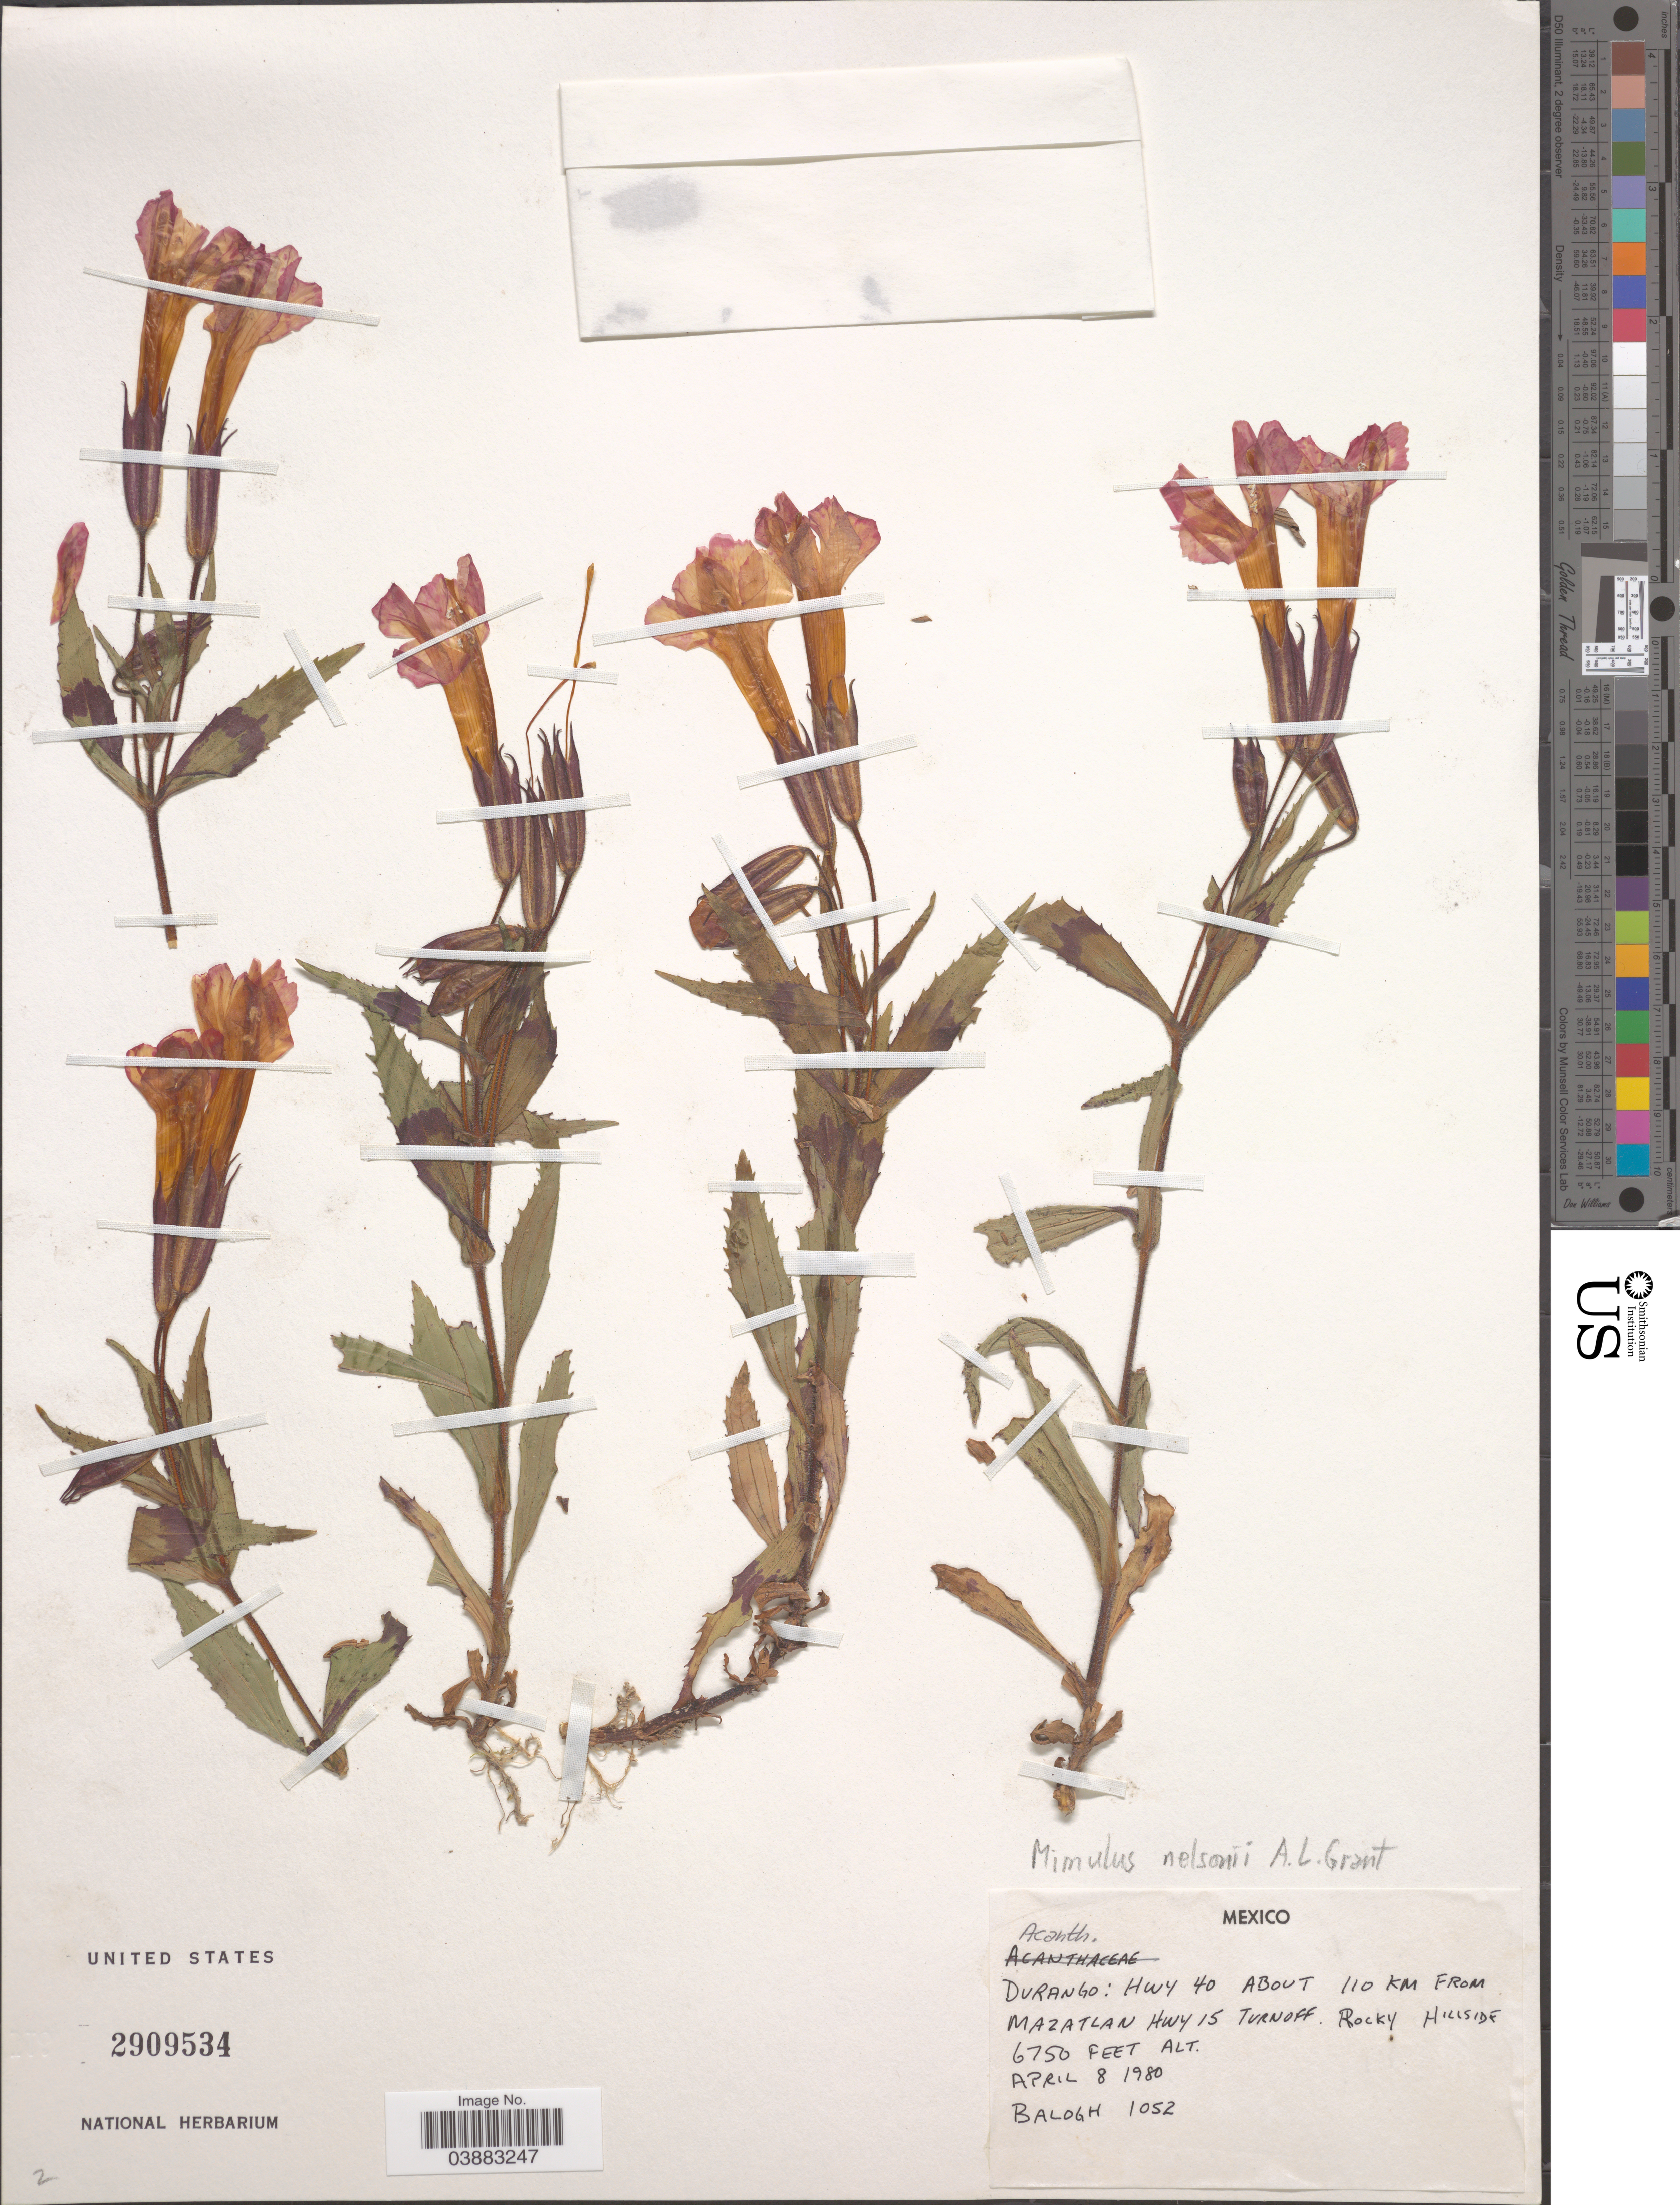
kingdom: Plantae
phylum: Tracheophyta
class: Magnoliopsida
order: Lamiales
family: Phrymaceae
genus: Mimulus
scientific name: Mimulus nelsonii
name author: A.L. Grant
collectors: -. Balogh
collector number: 1052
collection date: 1980-04-08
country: Mexico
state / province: Durango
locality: Hwy 40 about 110 km from Mazatlan Hwy 15 Turnoff.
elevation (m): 2057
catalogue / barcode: US 2909534